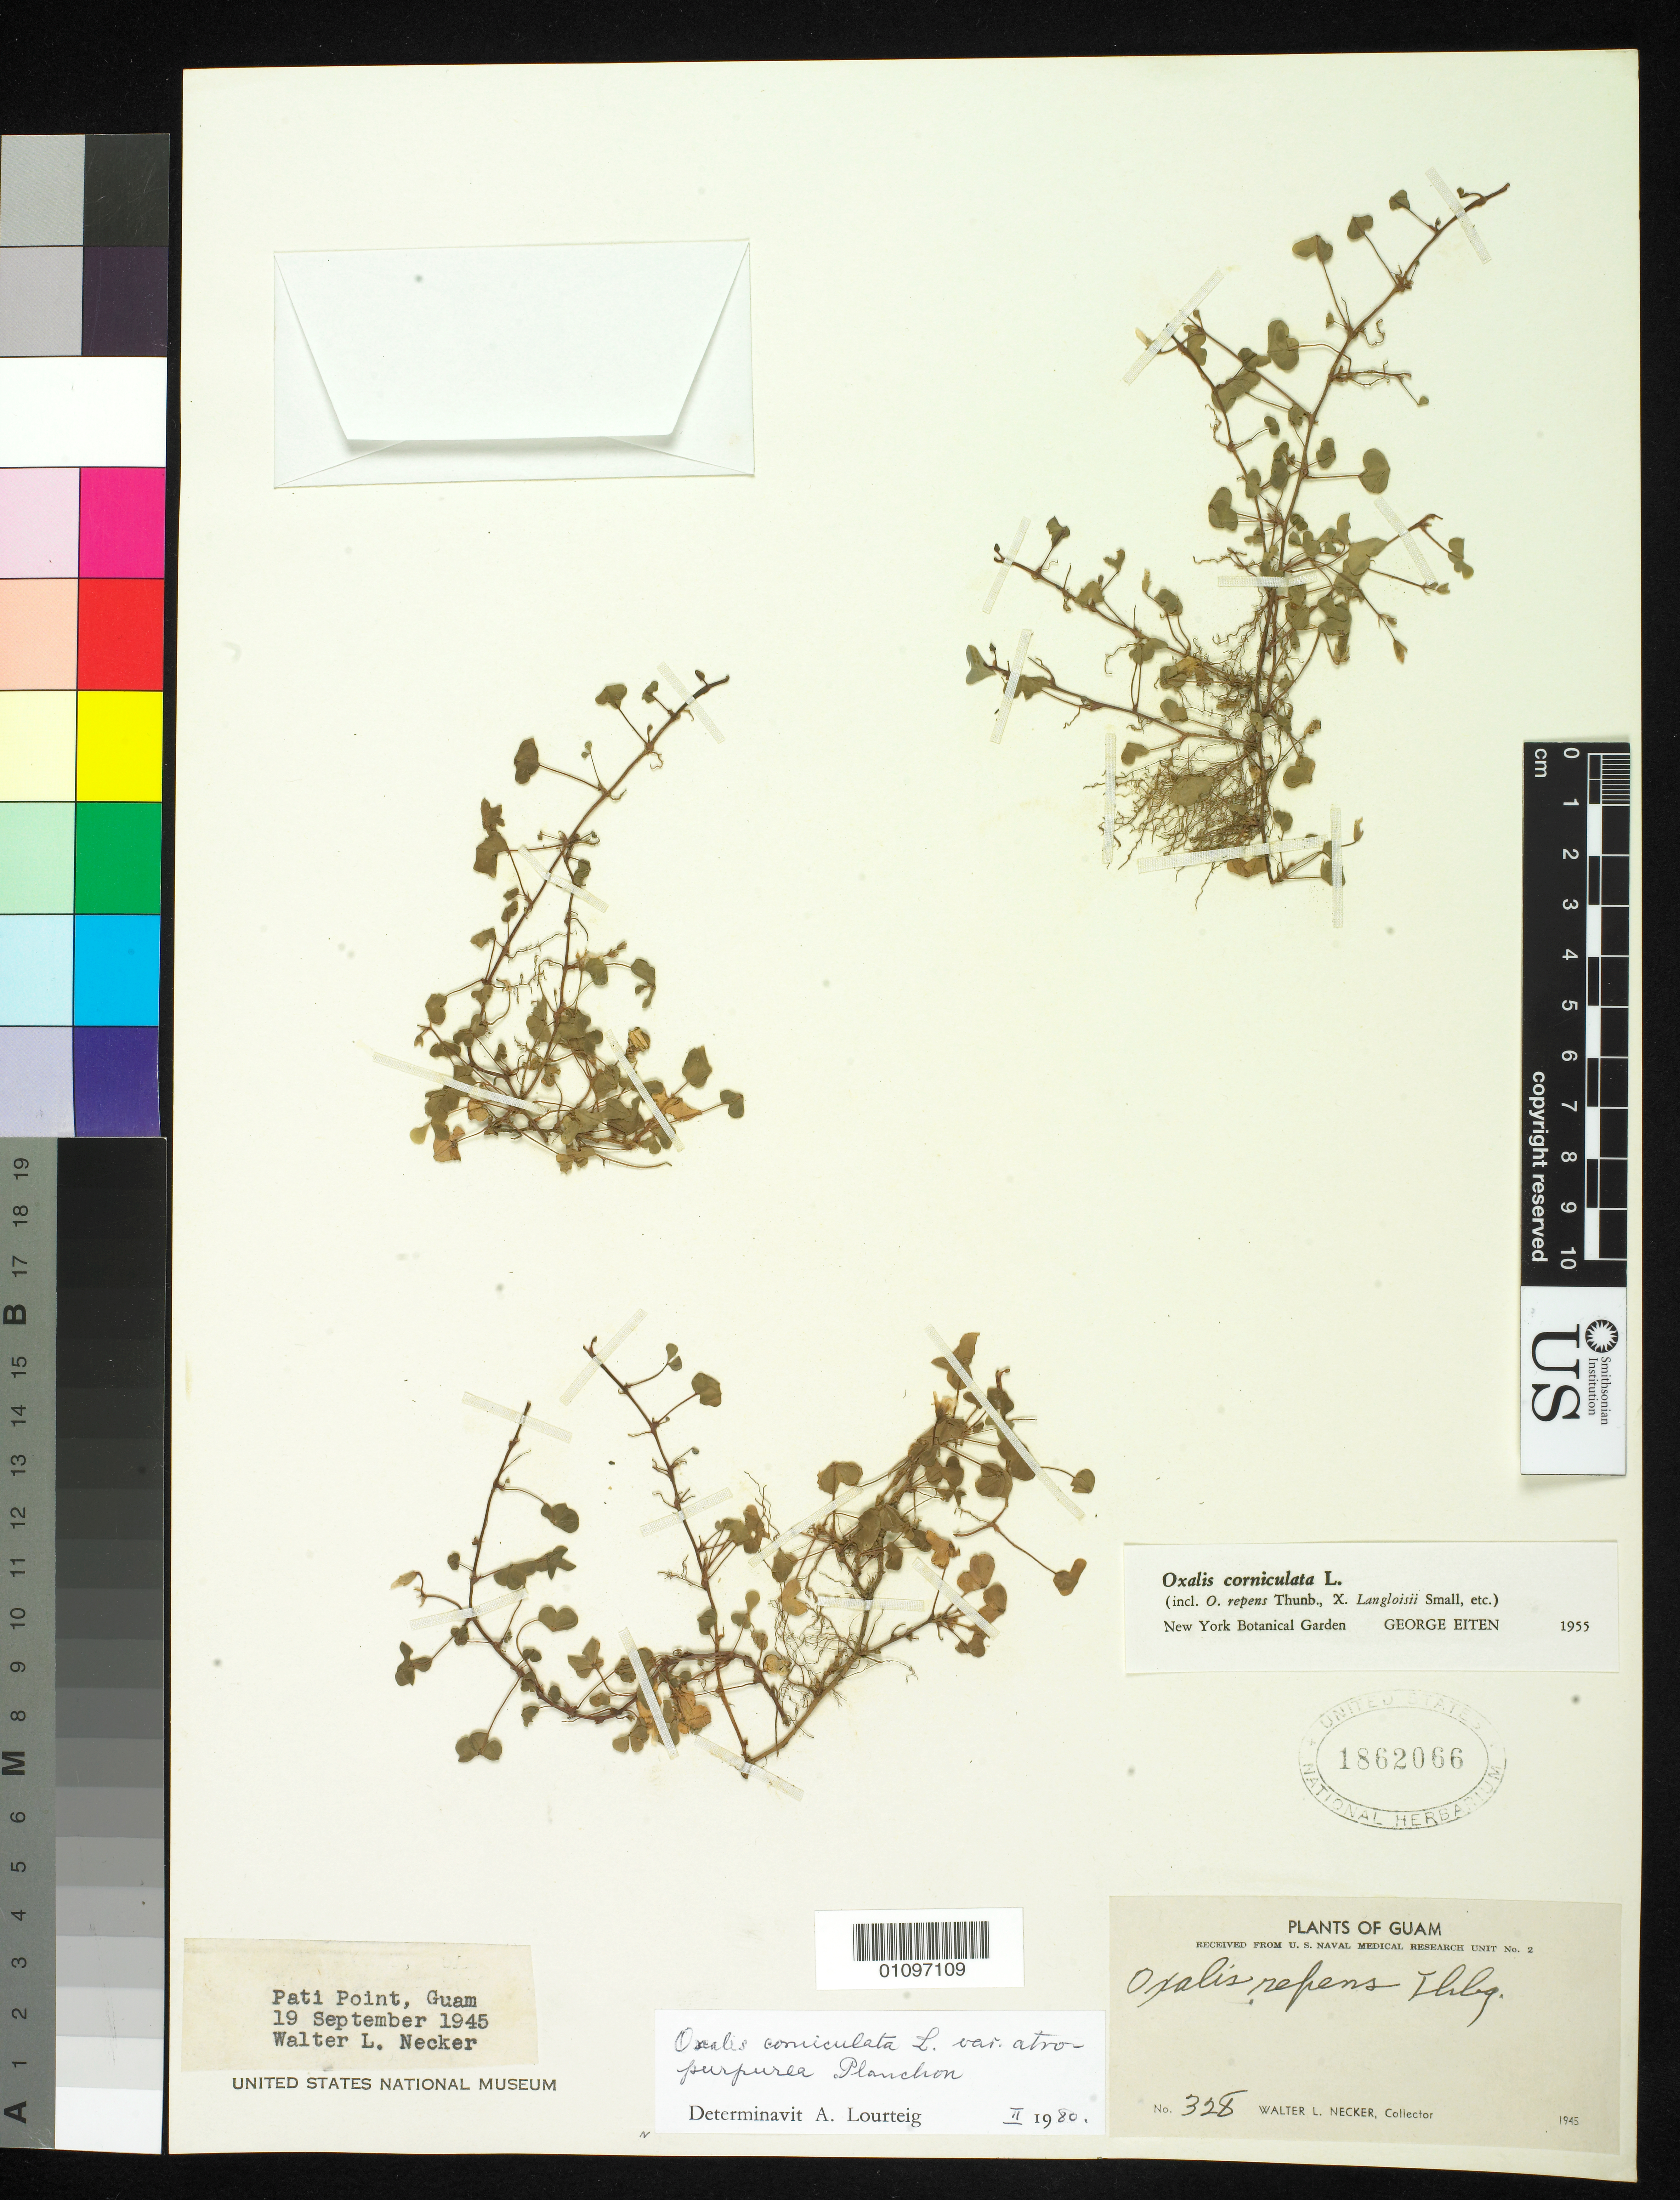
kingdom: Plantae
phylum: Tracheophyta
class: Magnoliopsida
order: Oxalidales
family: Oxalidaceae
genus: Oxalis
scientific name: Oxalis corniculata var. atropurpurea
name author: Planch.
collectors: W. L. Necker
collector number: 328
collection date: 1945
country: Guam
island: Guam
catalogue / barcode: US 1862066